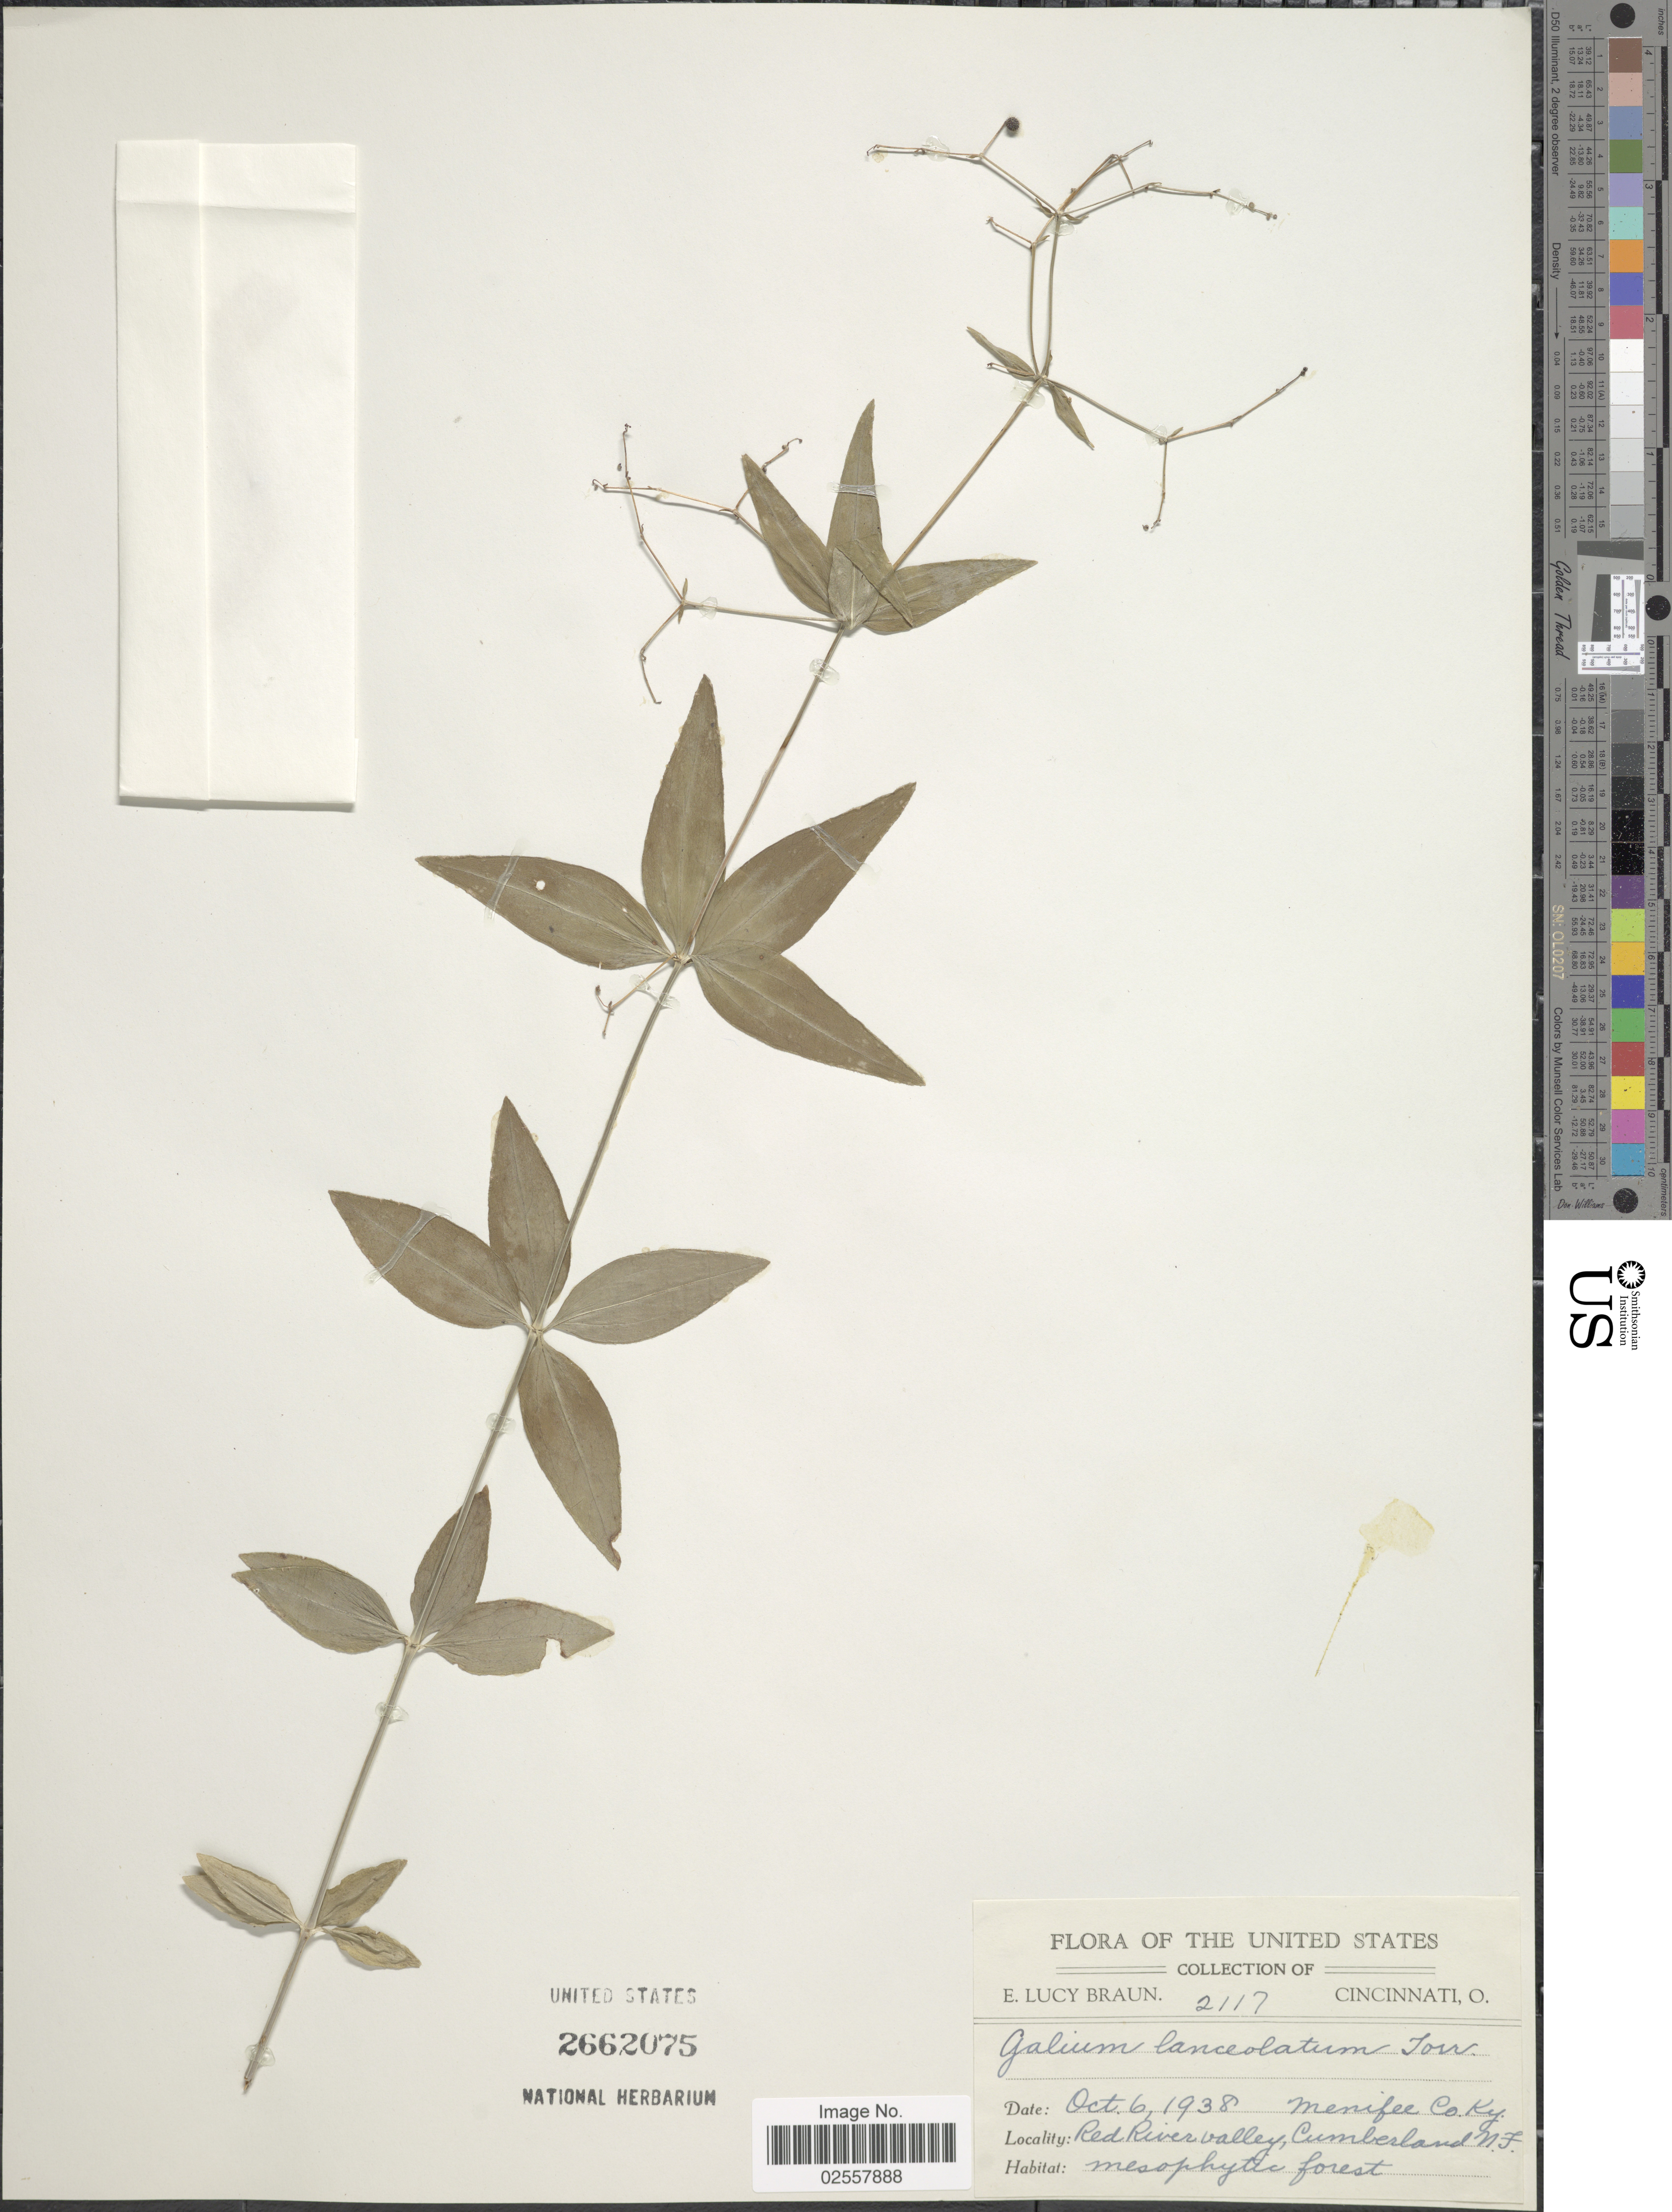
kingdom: Plantae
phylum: Tracheophyta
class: Magnoliopsida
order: Gentianales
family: Rubiaceae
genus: Galium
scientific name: Galium lanceolatum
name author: (Torr. & A. Gray) Torr.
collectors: E. L. Braun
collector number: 2117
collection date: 1938-10-06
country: United States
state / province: Kentucky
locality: Menifee Co., Red River Valley, Cumbrland N.F.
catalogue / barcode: US 2662075